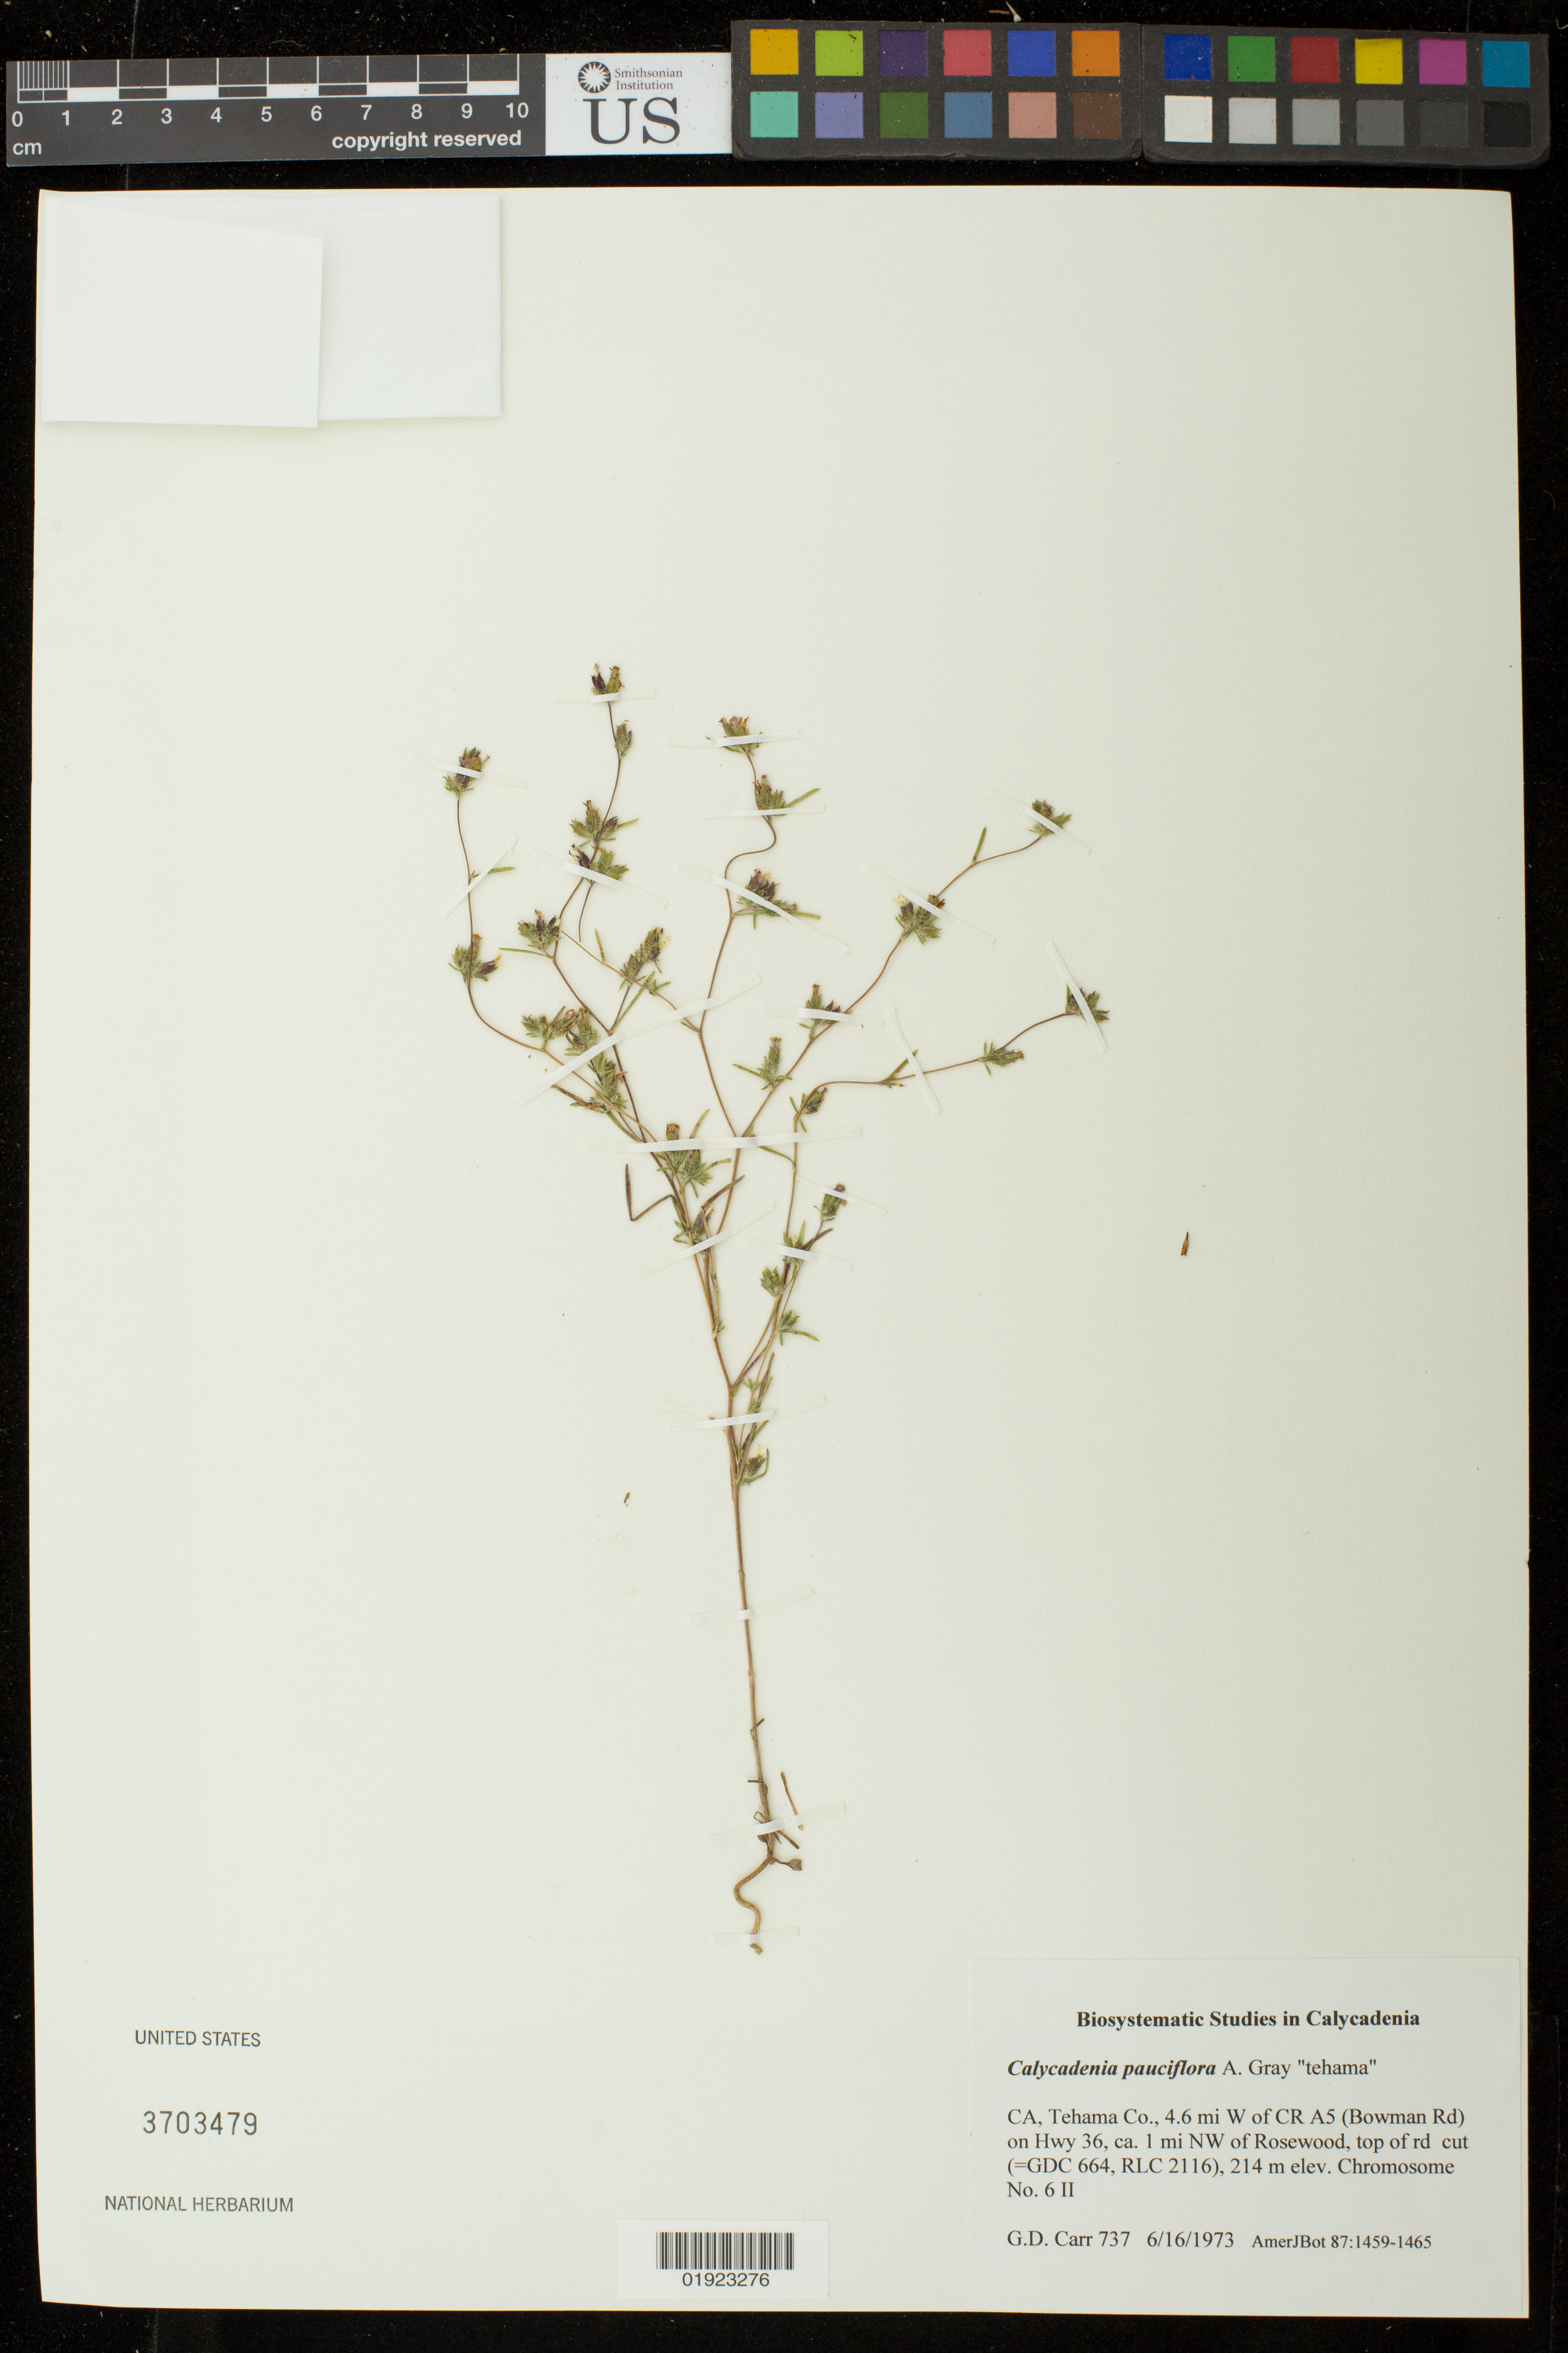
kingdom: Plantae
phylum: Tracheophyta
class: Magnoliopsida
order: Asterales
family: Asteraceae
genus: Calycadenia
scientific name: Calycadenia pauciflora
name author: A. Gray in Emory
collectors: G. D. Carr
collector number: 737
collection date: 1973-06-16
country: United States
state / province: California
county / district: Tehama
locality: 4.6 mi W of CR A5 (Bowman Rd) on Hwy 36, ca. 1 mi NW of Rosewood, top of rd.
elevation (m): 214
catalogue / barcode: US 3703479